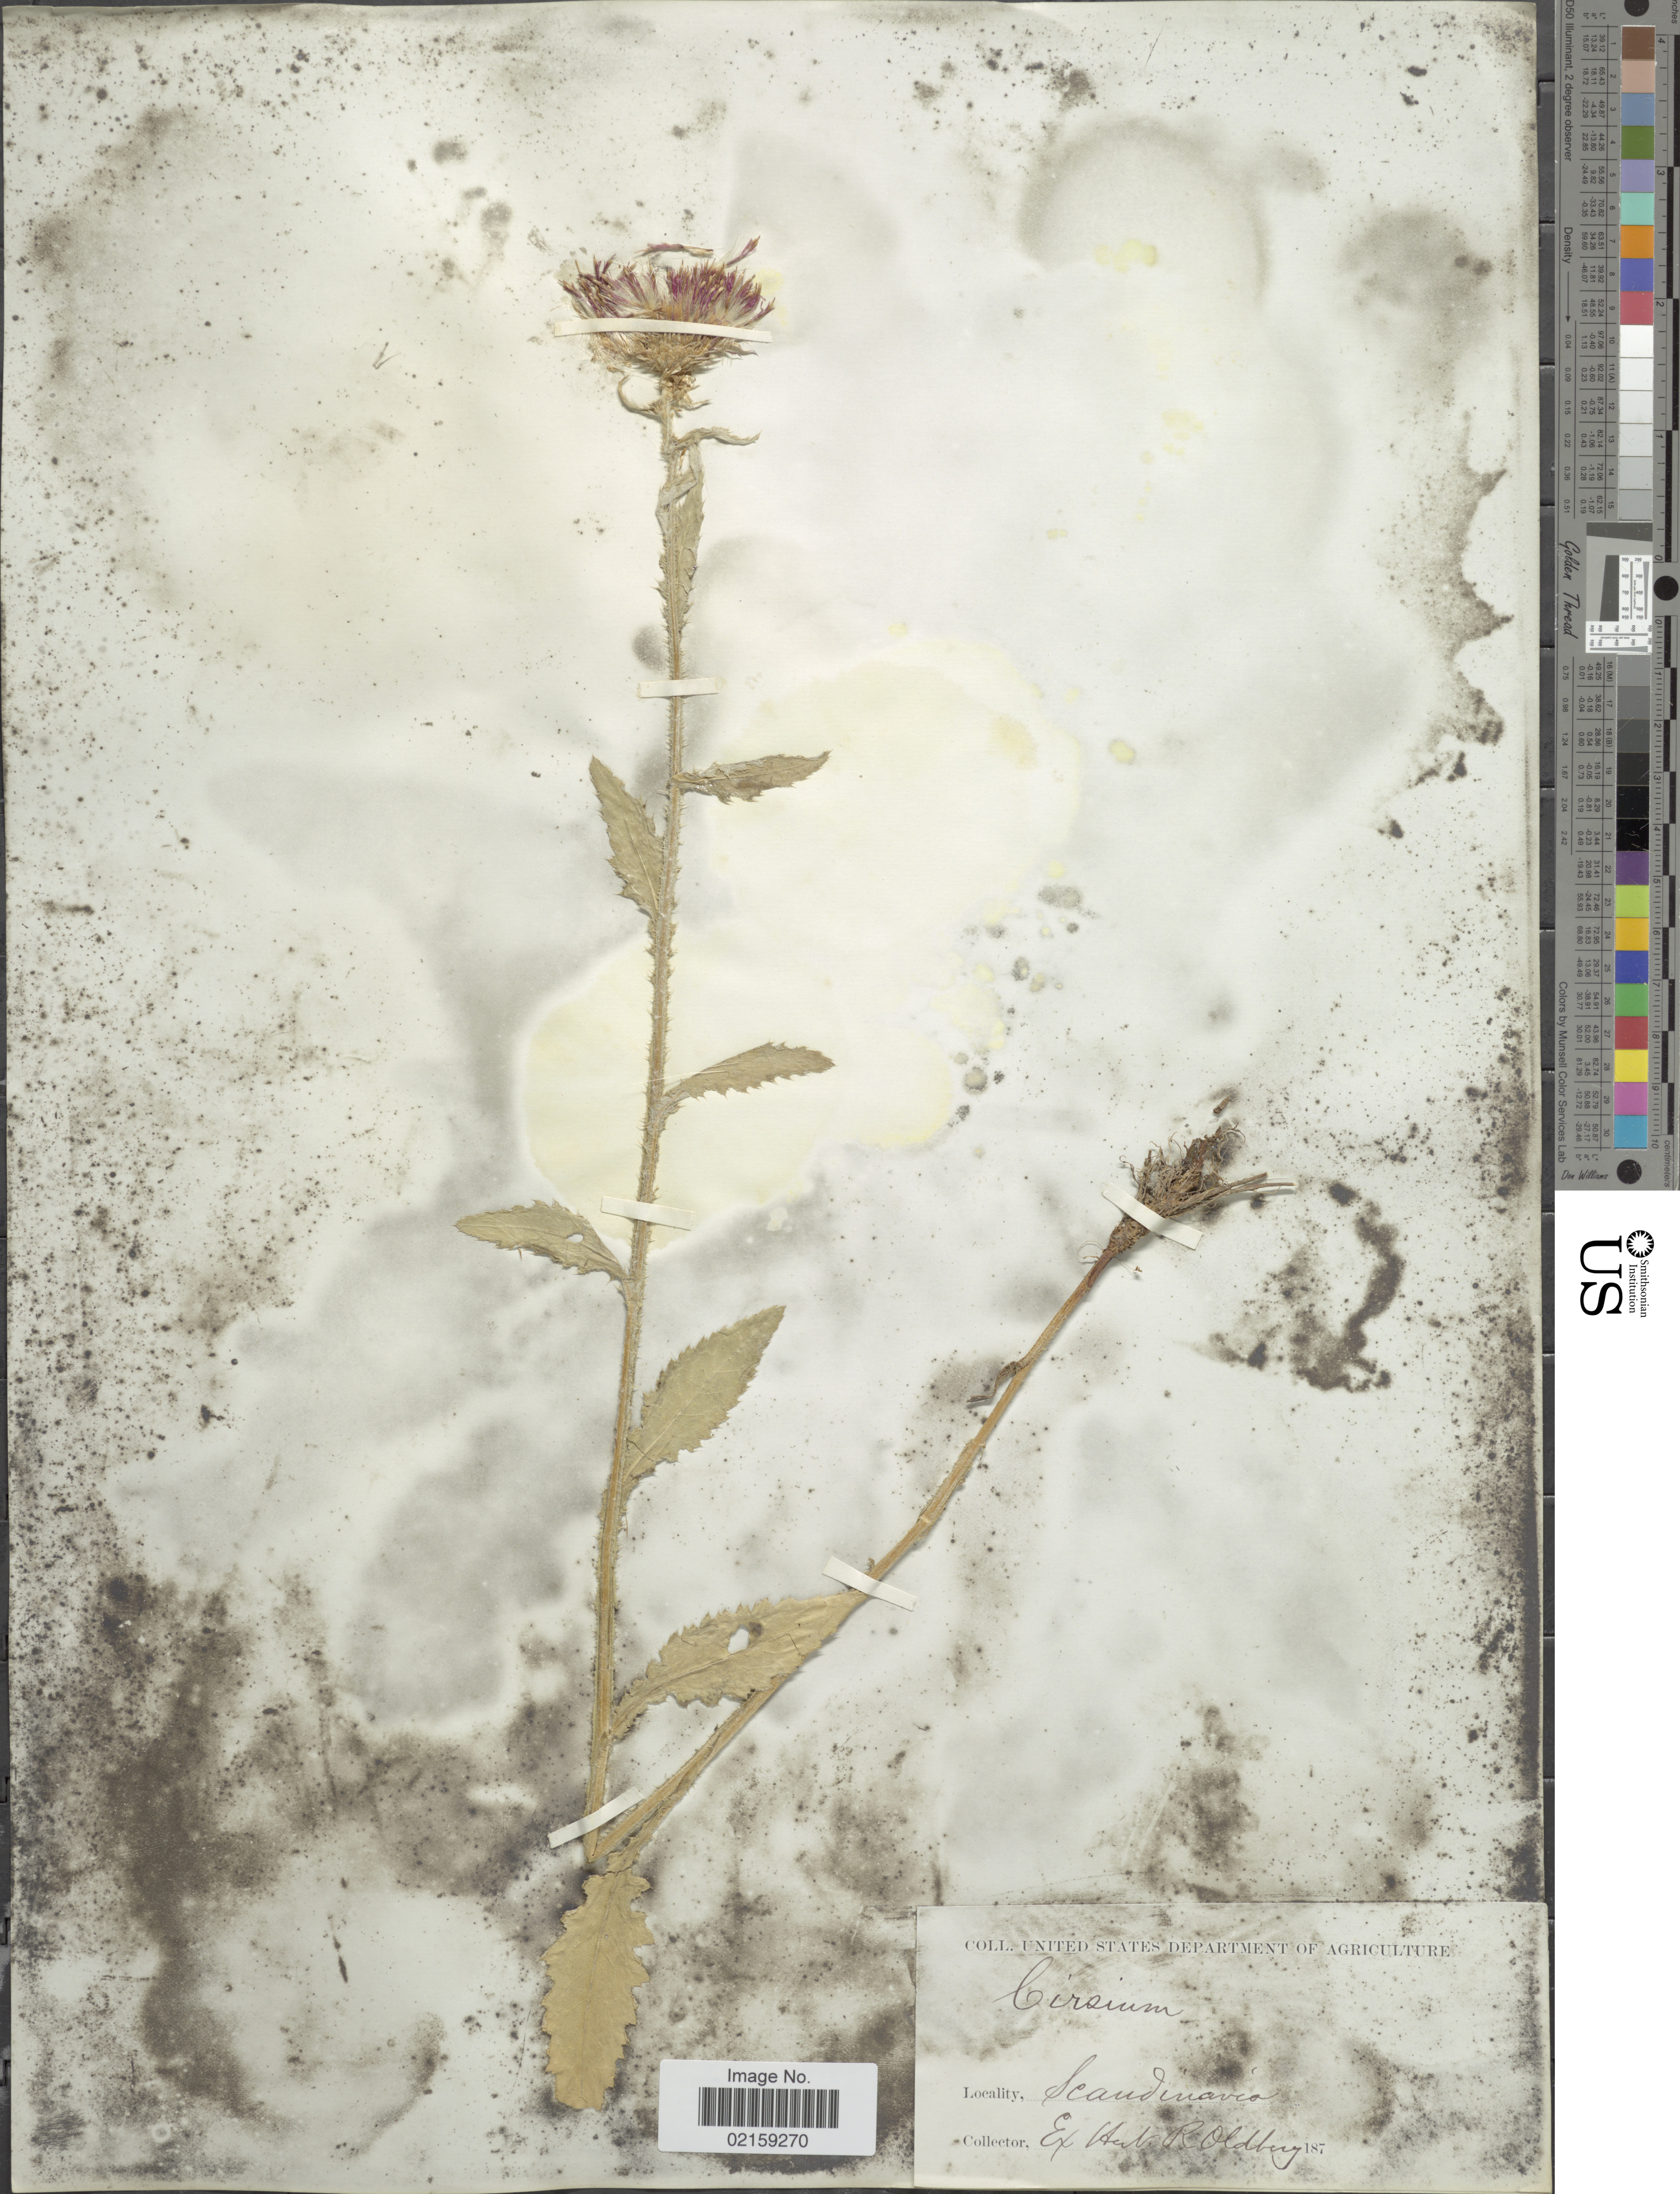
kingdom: Plantae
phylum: Tracheophyta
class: Magnoliopsida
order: Asterales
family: Asteraceae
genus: Cirsium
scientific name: Cirsium sp.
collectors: ex herb. R. Oldberg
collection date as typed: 187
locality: Scandinavia